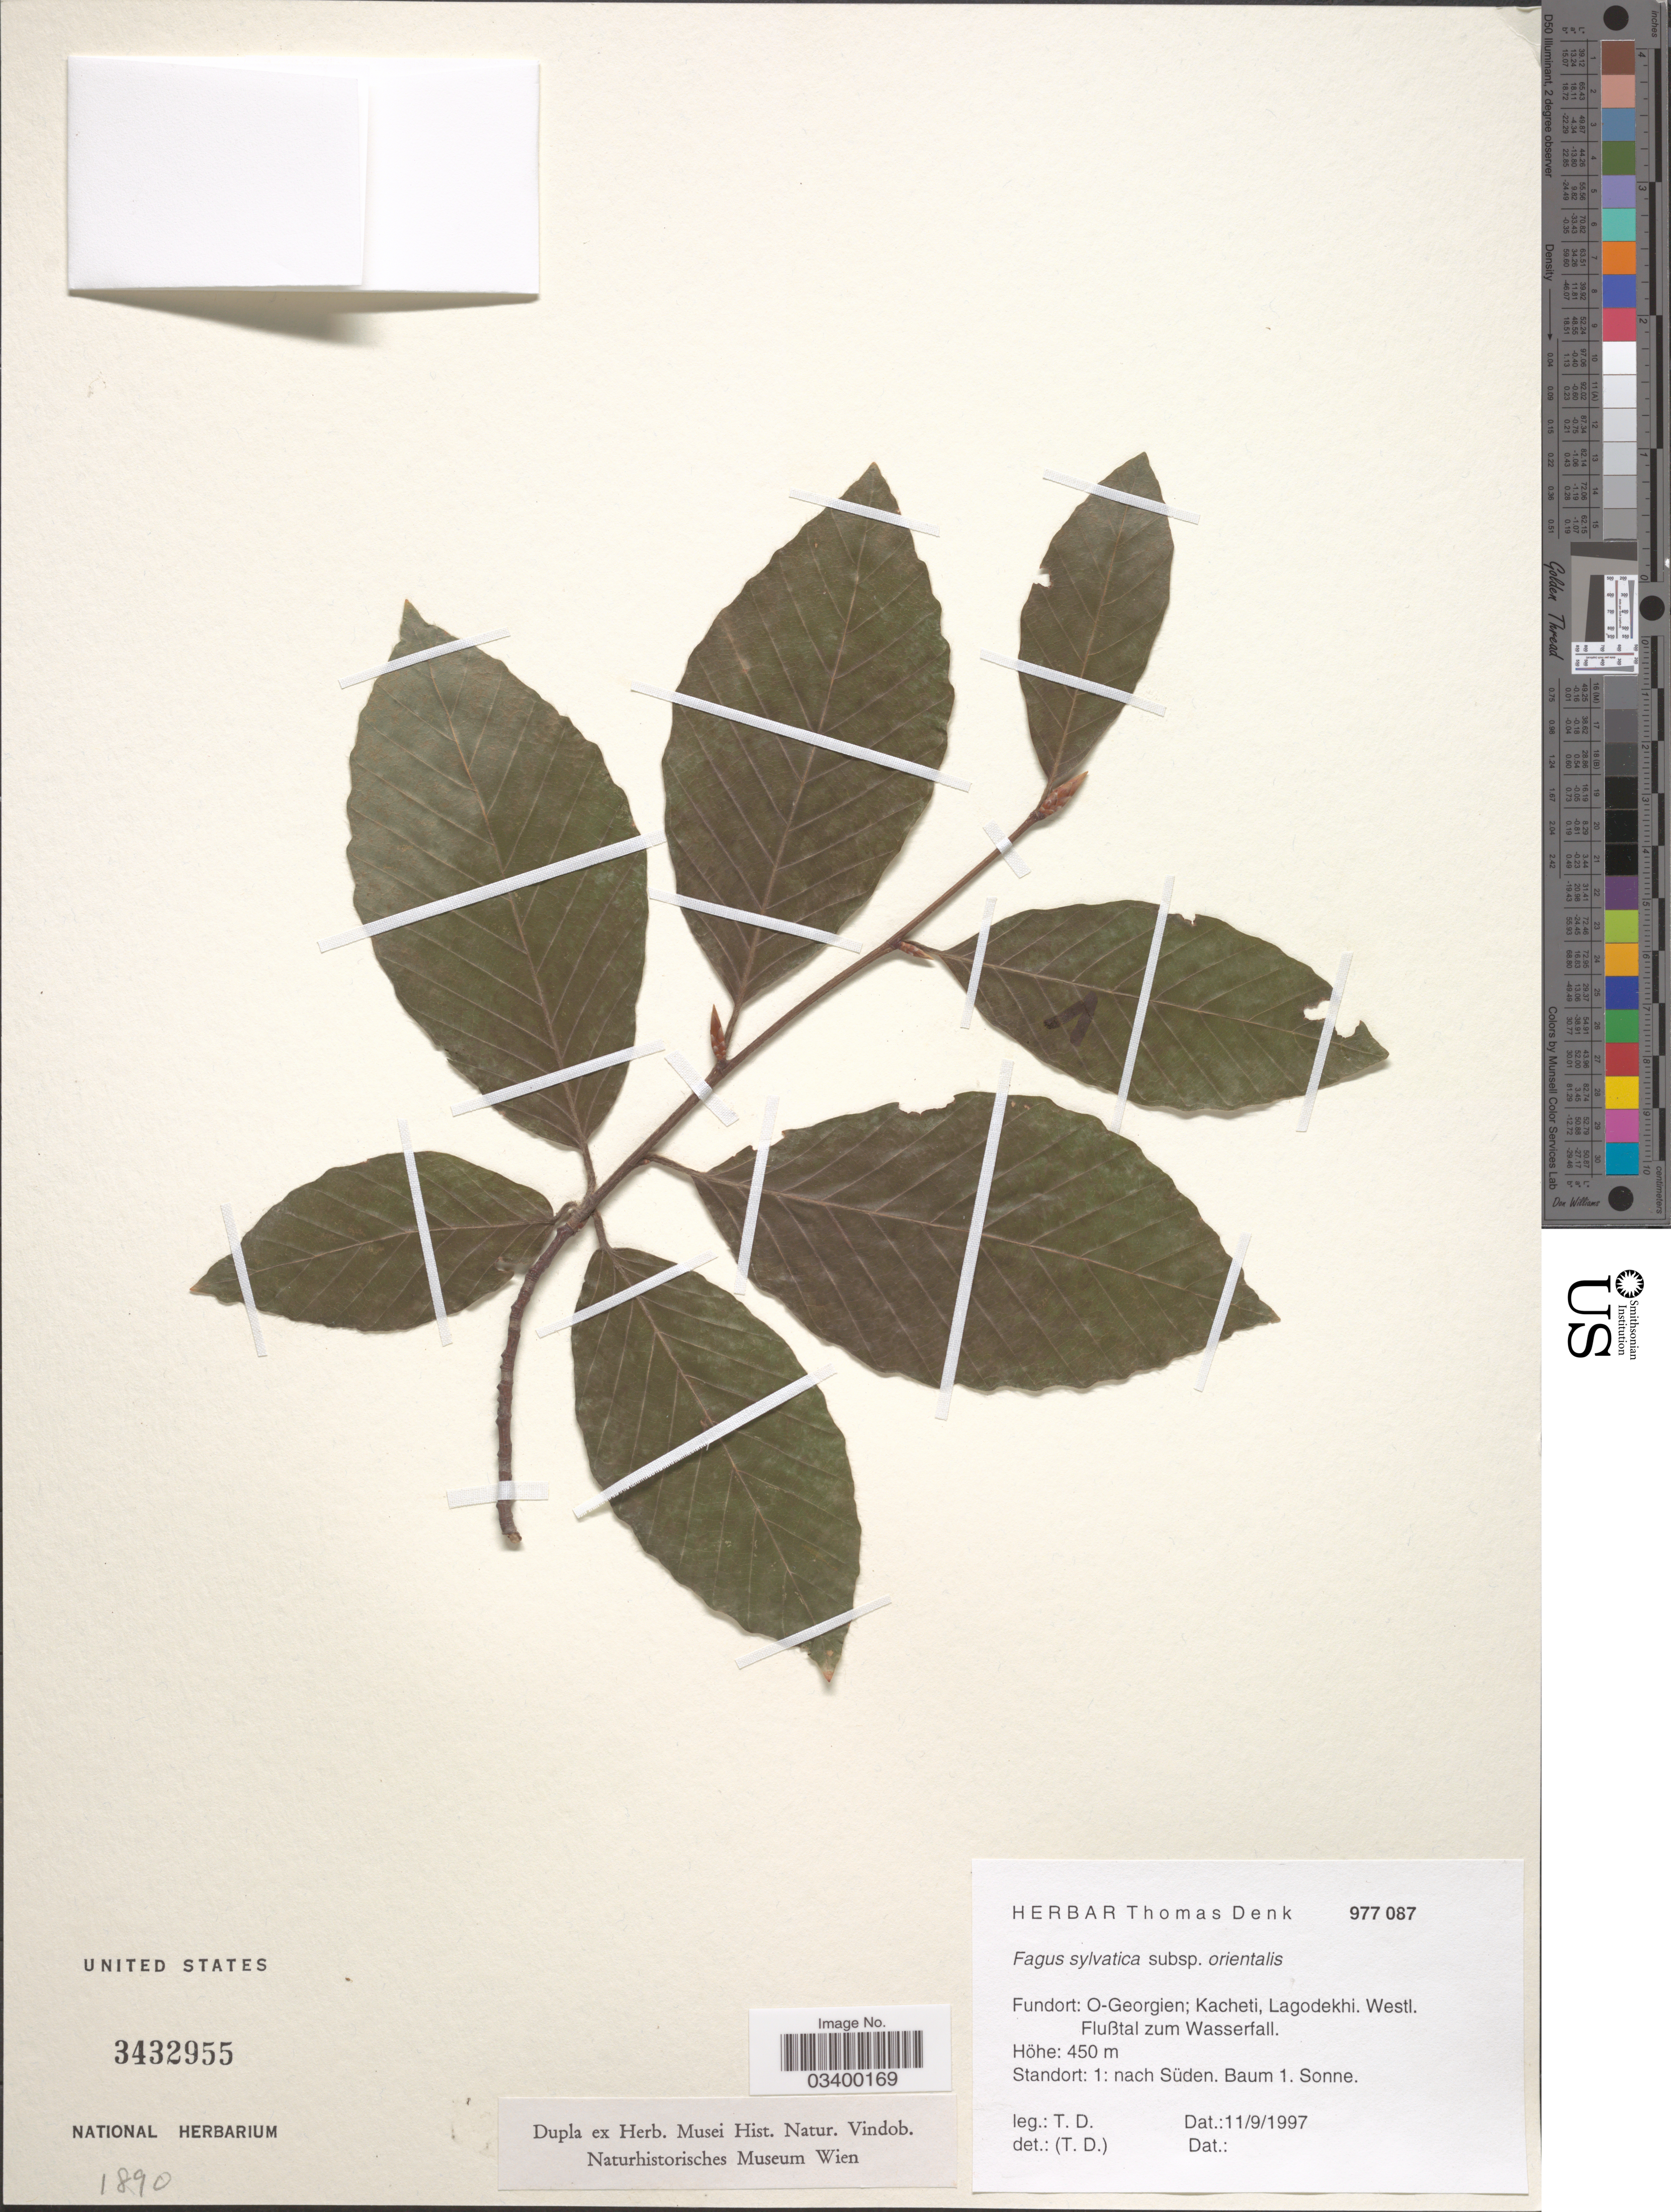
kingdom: Plantae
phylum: Tracheophyta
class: Magnoliopsida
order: Fagales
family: Fagaceae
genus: Fagus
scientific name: Fagus sylvatica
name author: L.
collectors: T. Denk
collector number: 977087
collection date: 1997-09-11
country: Georgia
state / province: Kakheti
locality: O-Georgien; Kacheti, Lagodekhi. Westl. Flußtal zum Wasserfall.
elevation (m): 450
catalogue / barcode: US 3432955